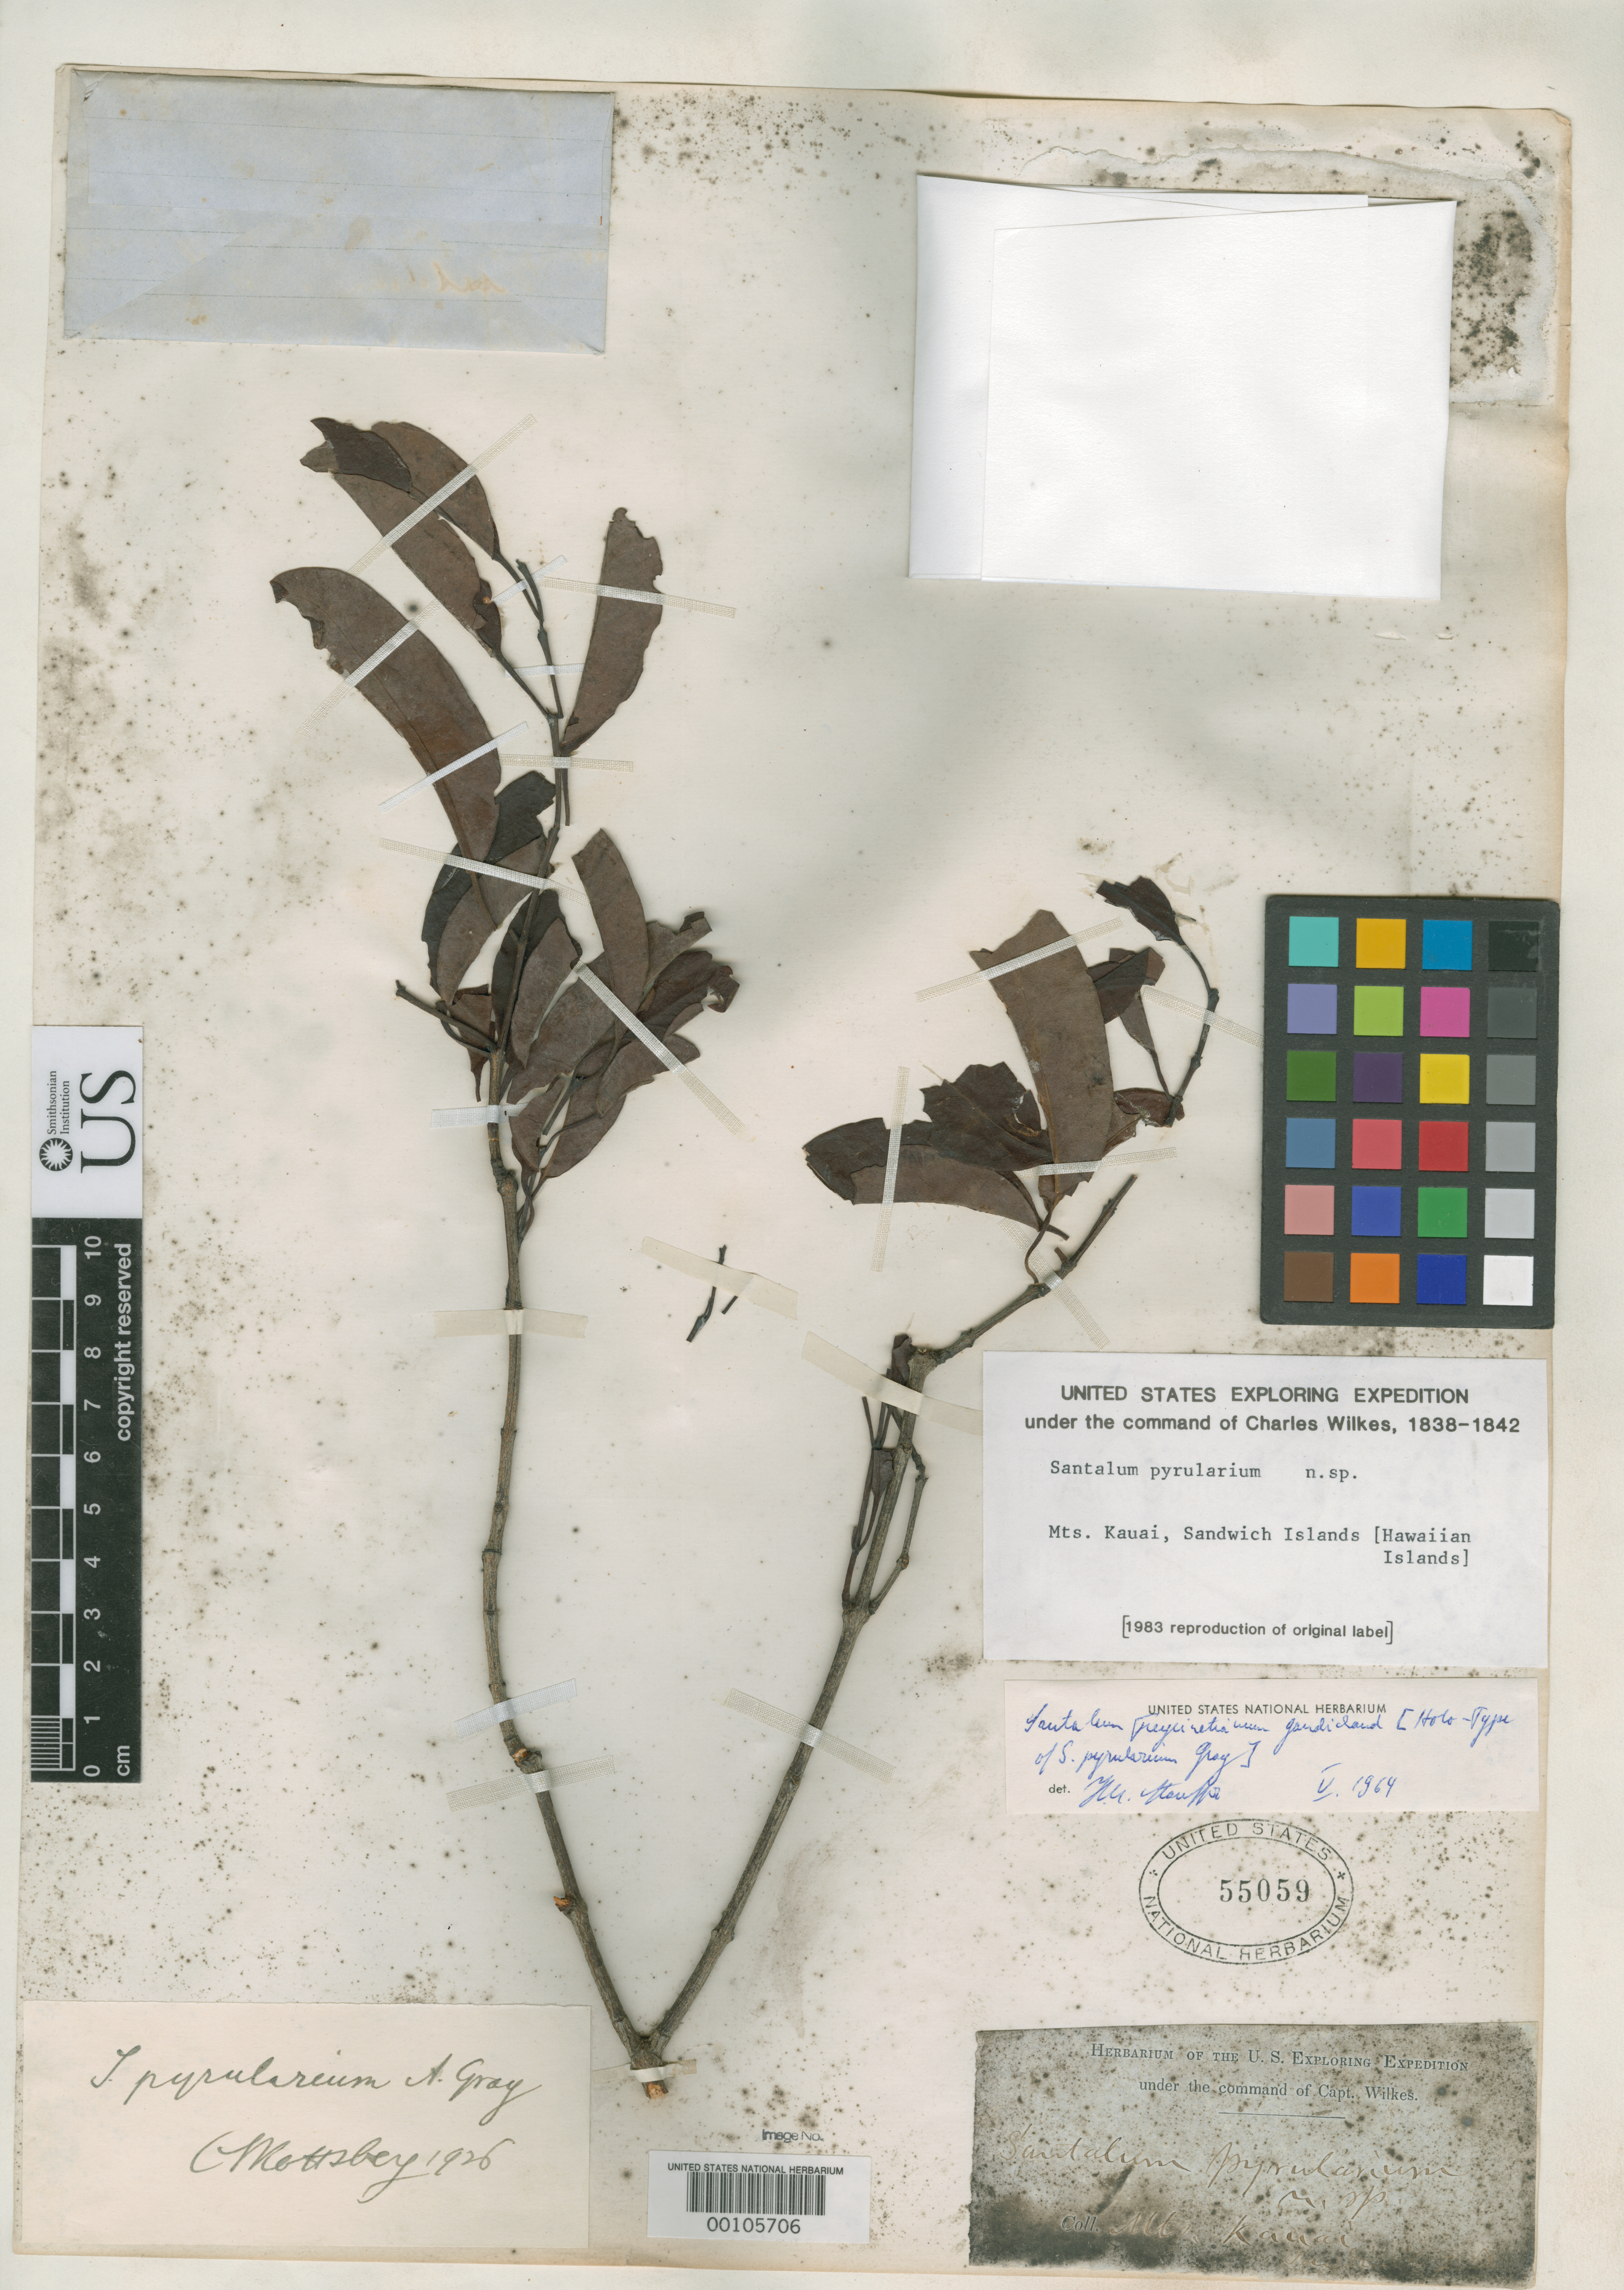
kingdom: Plantae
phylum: Tracheophyta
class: Magnoliopsida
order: Santalales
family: Santalaceae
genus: Santalum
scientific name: Santalum pyrularium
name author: A. Gray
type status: Holotype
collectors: Wilkes Explor. Exped.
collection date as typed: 1838 to -- --- 1842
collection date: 1838/1842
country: United States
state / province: Hawaii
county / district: Kauai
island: Kaua'i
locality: Mountains, Kauai.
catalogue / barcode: US 55059